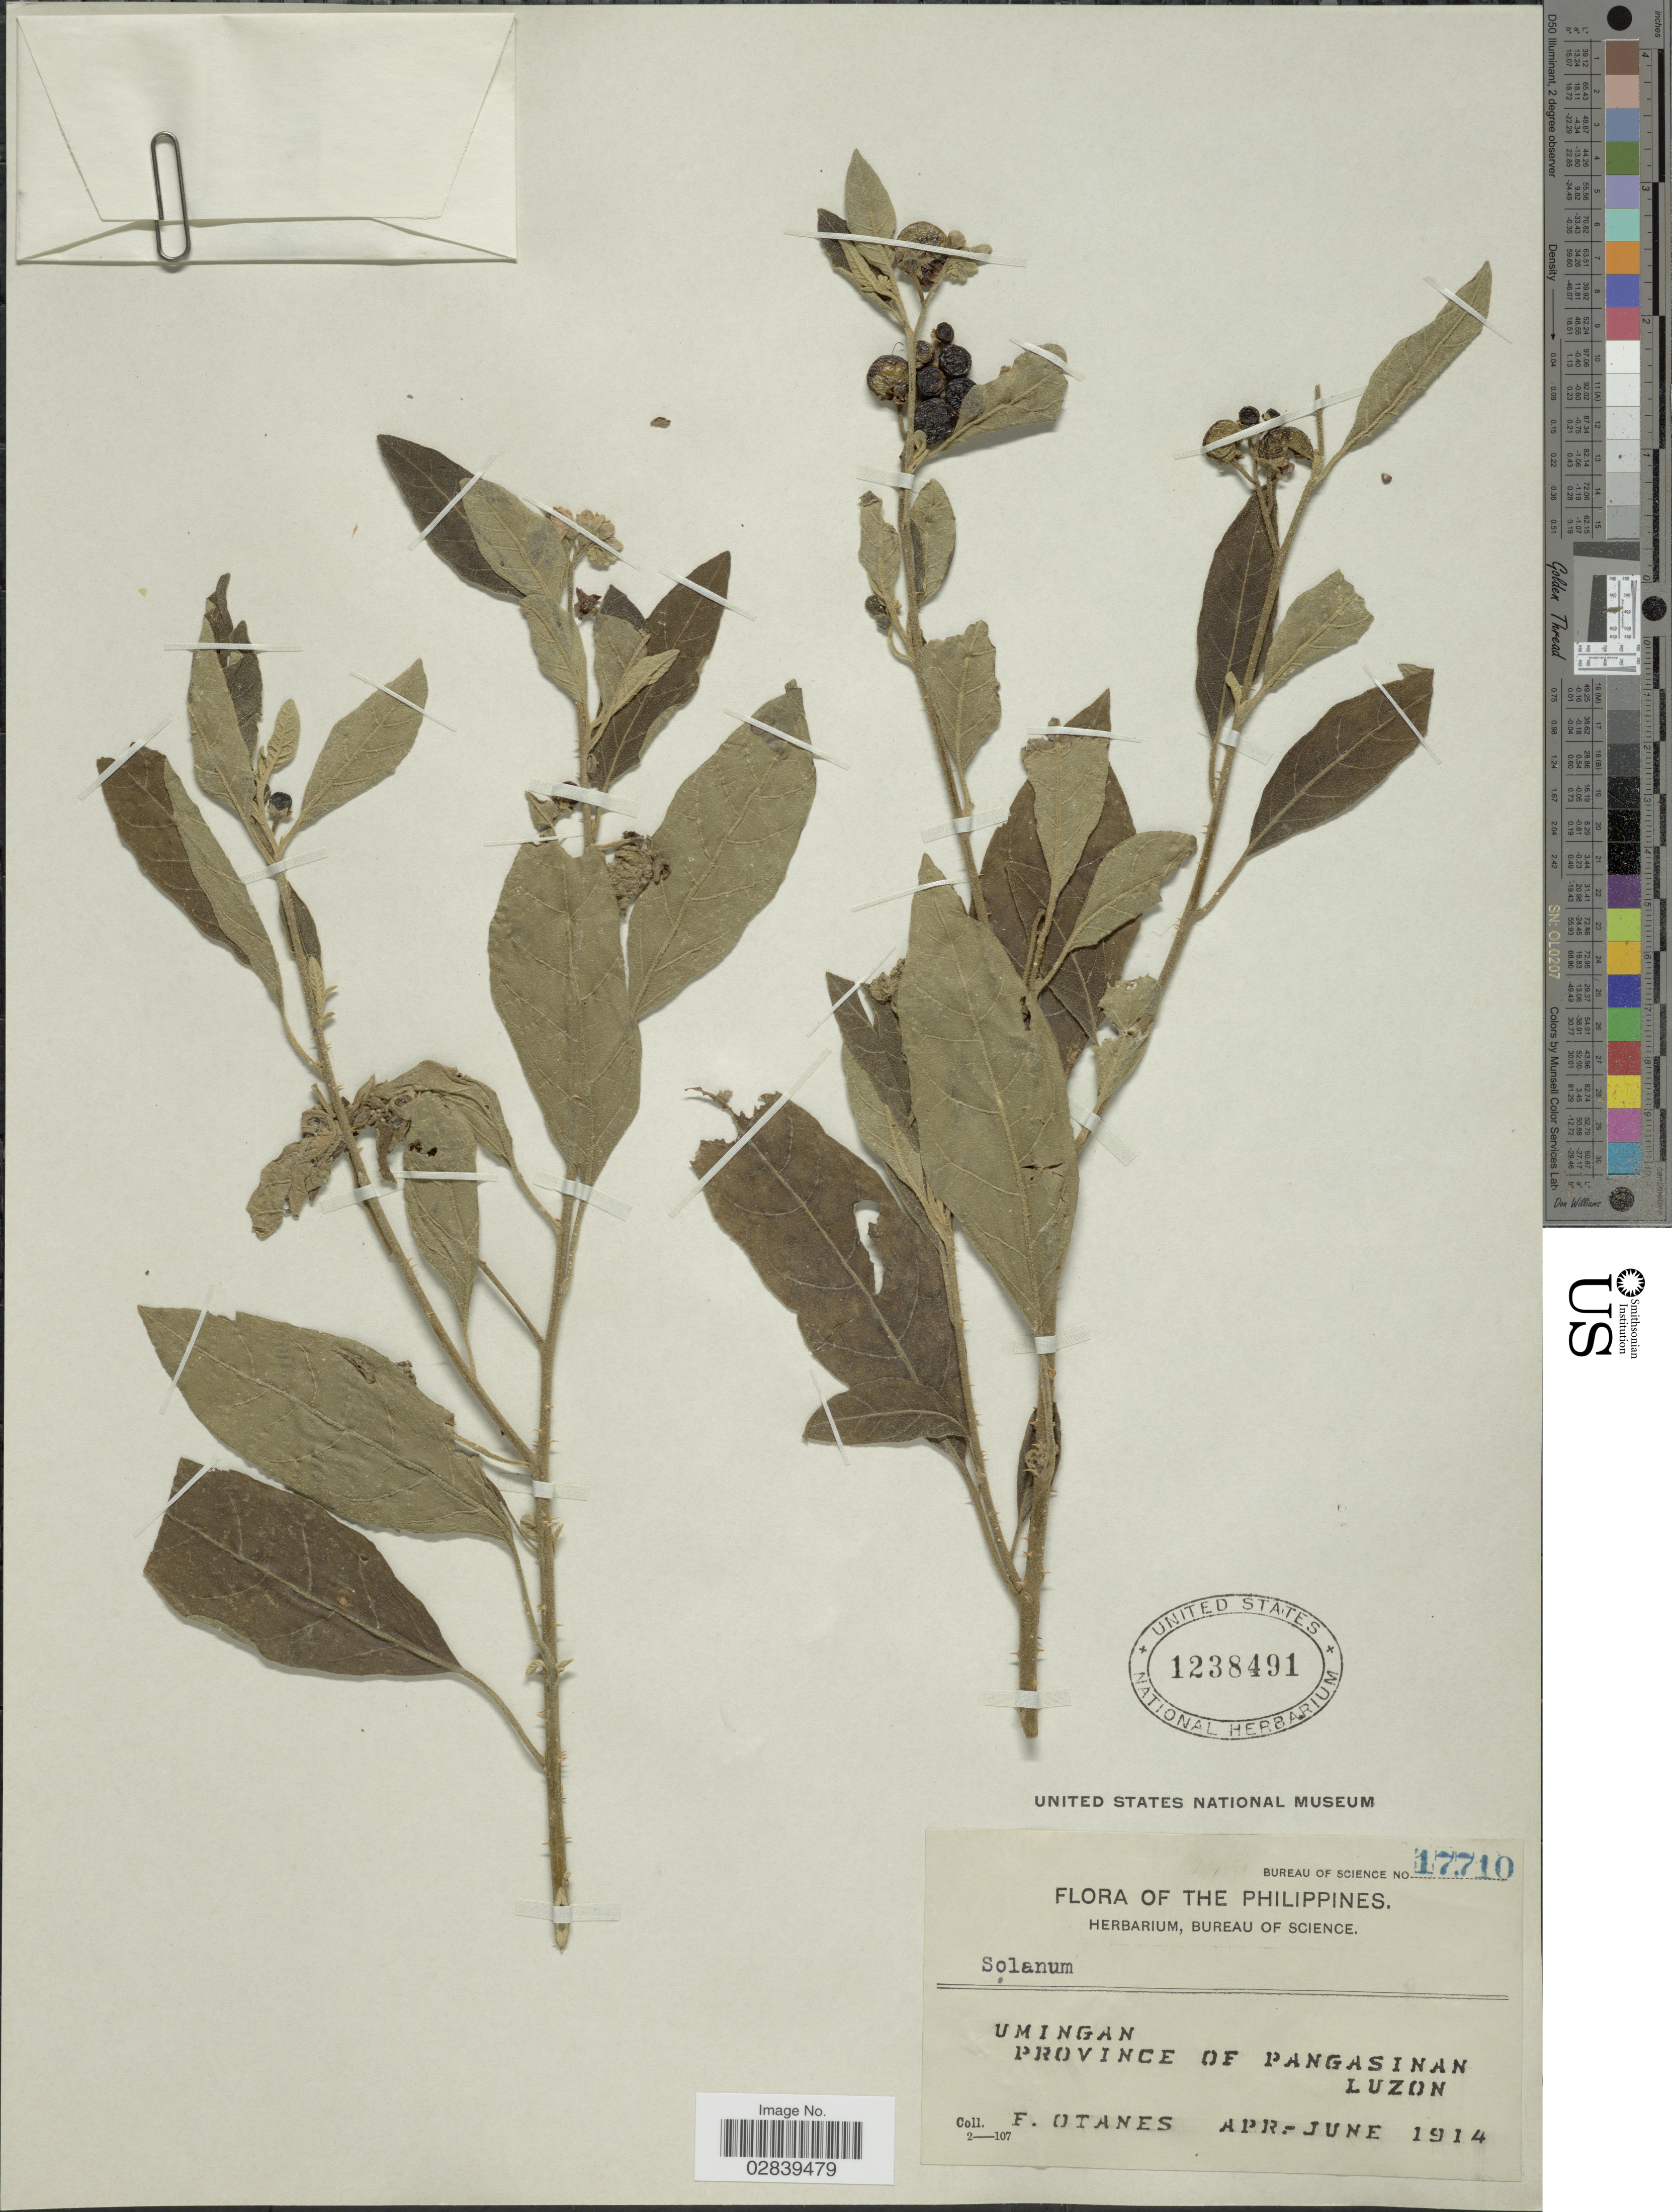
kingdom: Plantae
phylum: Tracheophyta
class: Magnoliopsida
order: Solanales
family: Solanaceae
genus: Solanum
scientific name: Solanum sp.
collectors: F. Q. Otanes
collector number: Bureau of Science 17710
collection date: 1914-04/1914-06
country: Philippines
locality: Umingan, Province of Pangasinan, Luzon.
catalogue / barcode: US 1238491